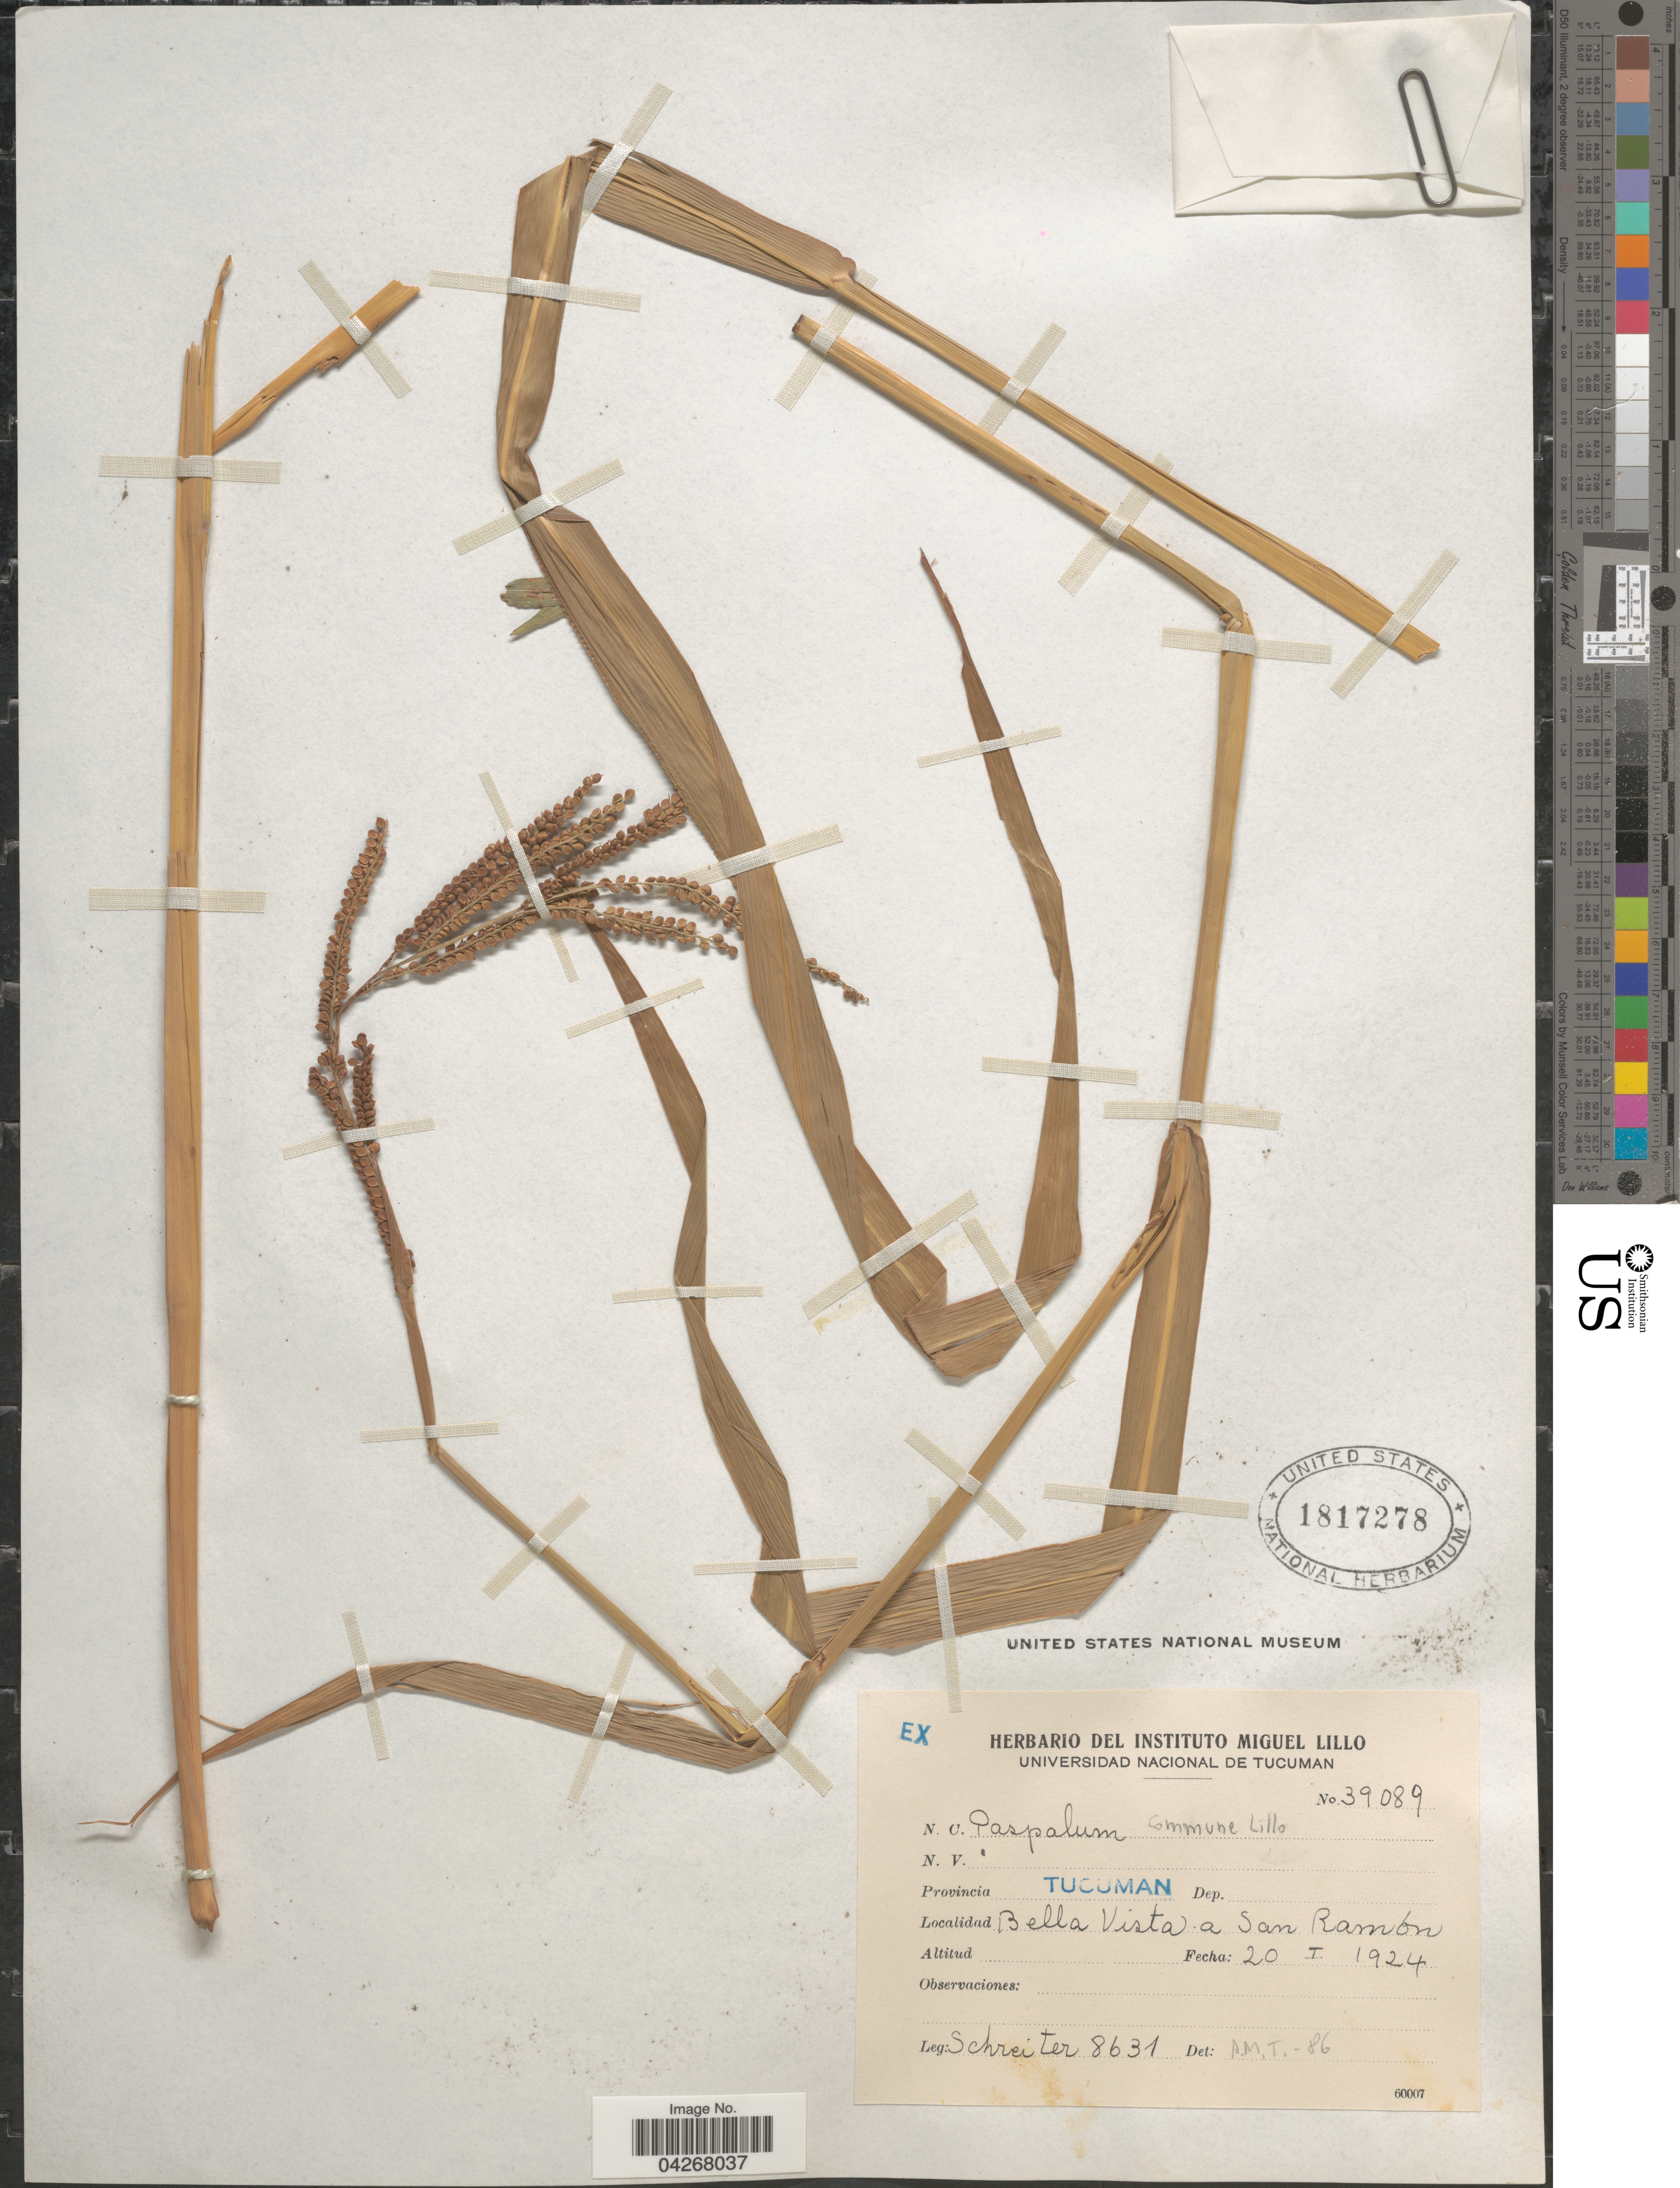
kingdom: Plantae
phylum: Tracheophyta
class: Liliopsida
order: Poales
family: Poaceae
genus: Paspalum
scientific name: Paspalum commune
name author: Lillo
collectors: -. Schreiter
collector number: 8631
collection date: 1924-01-20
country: Argentina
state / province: Tucuman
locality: Bella Vista a San Ramón.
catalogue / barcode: US 1817278